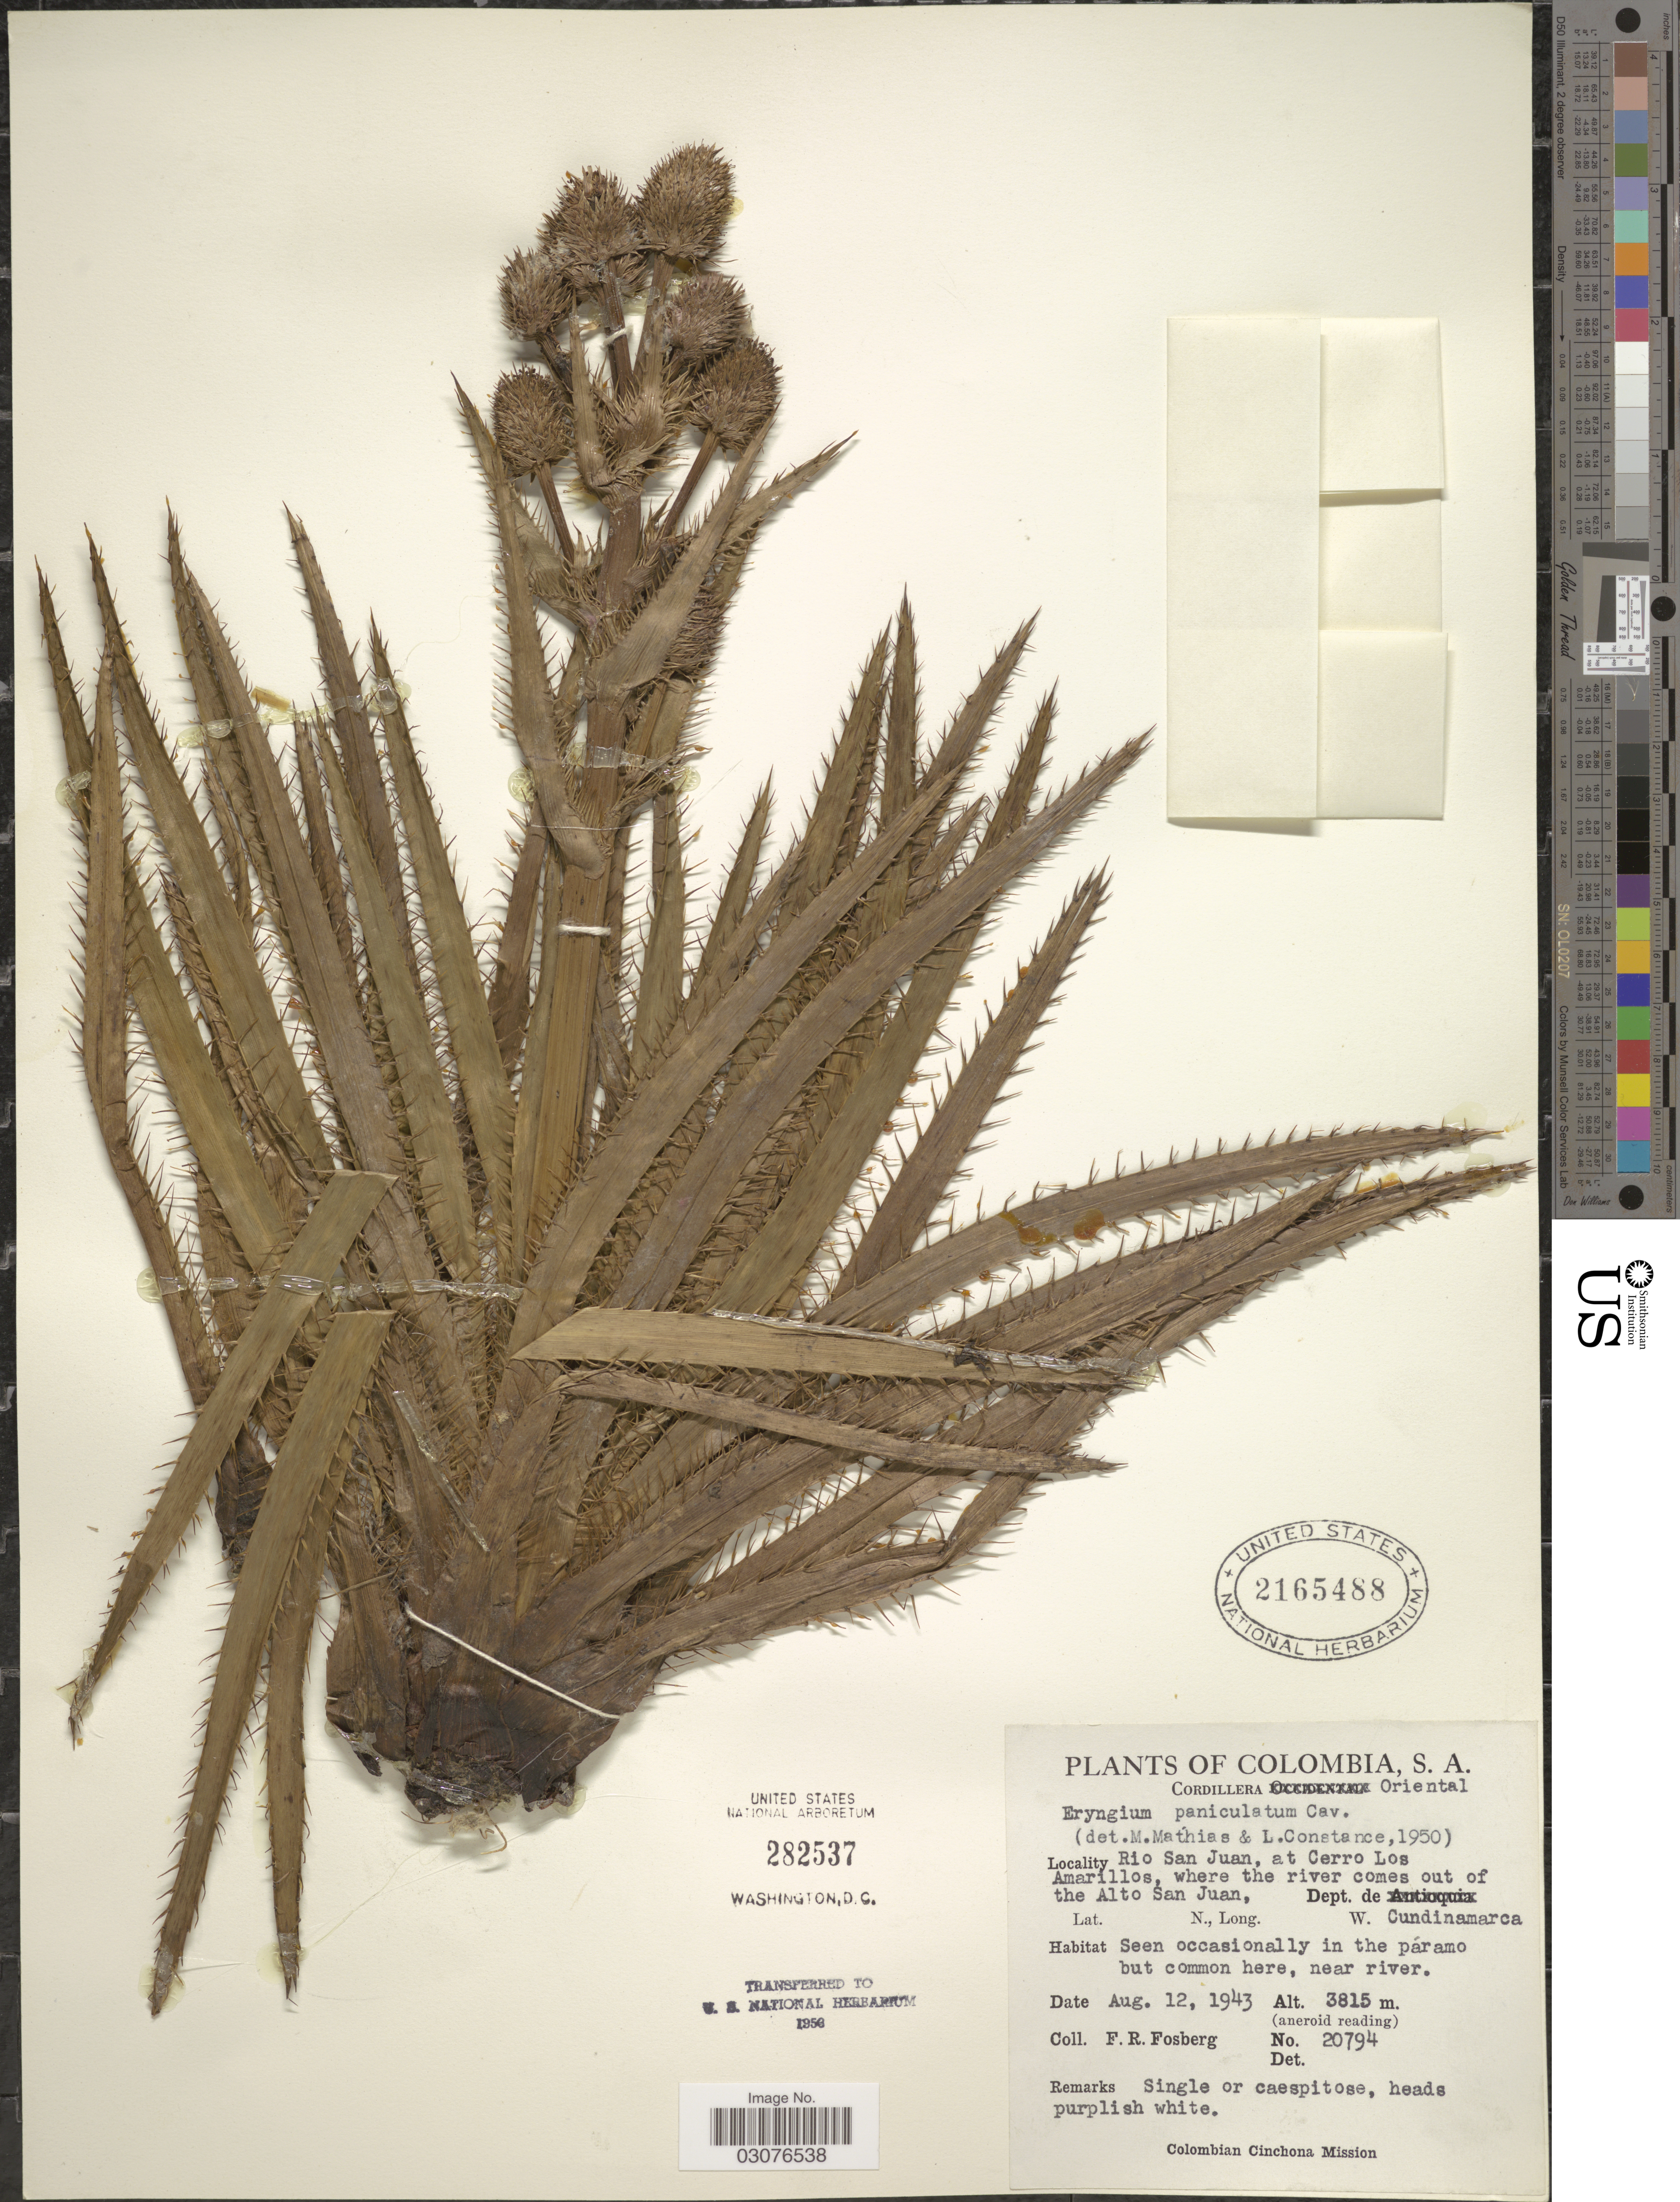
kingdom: Plantae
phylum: Tracheophyta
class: Magnoliopsida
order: Apiales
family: Apiaceae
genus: Eryngium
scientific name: Eryngium humboldtii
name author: F. Delaroche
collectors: F. R. Fosberg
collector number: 20794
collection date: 1943-08-12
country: Colombia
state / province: Cundinamarca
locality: Cordillera Oriental. Rio San Juan, at Cerro Los Amarillos, where the river comes out of the Alto San Juan, Dept. de Cundinamarca.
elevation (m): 3815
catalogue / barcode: US 2165488